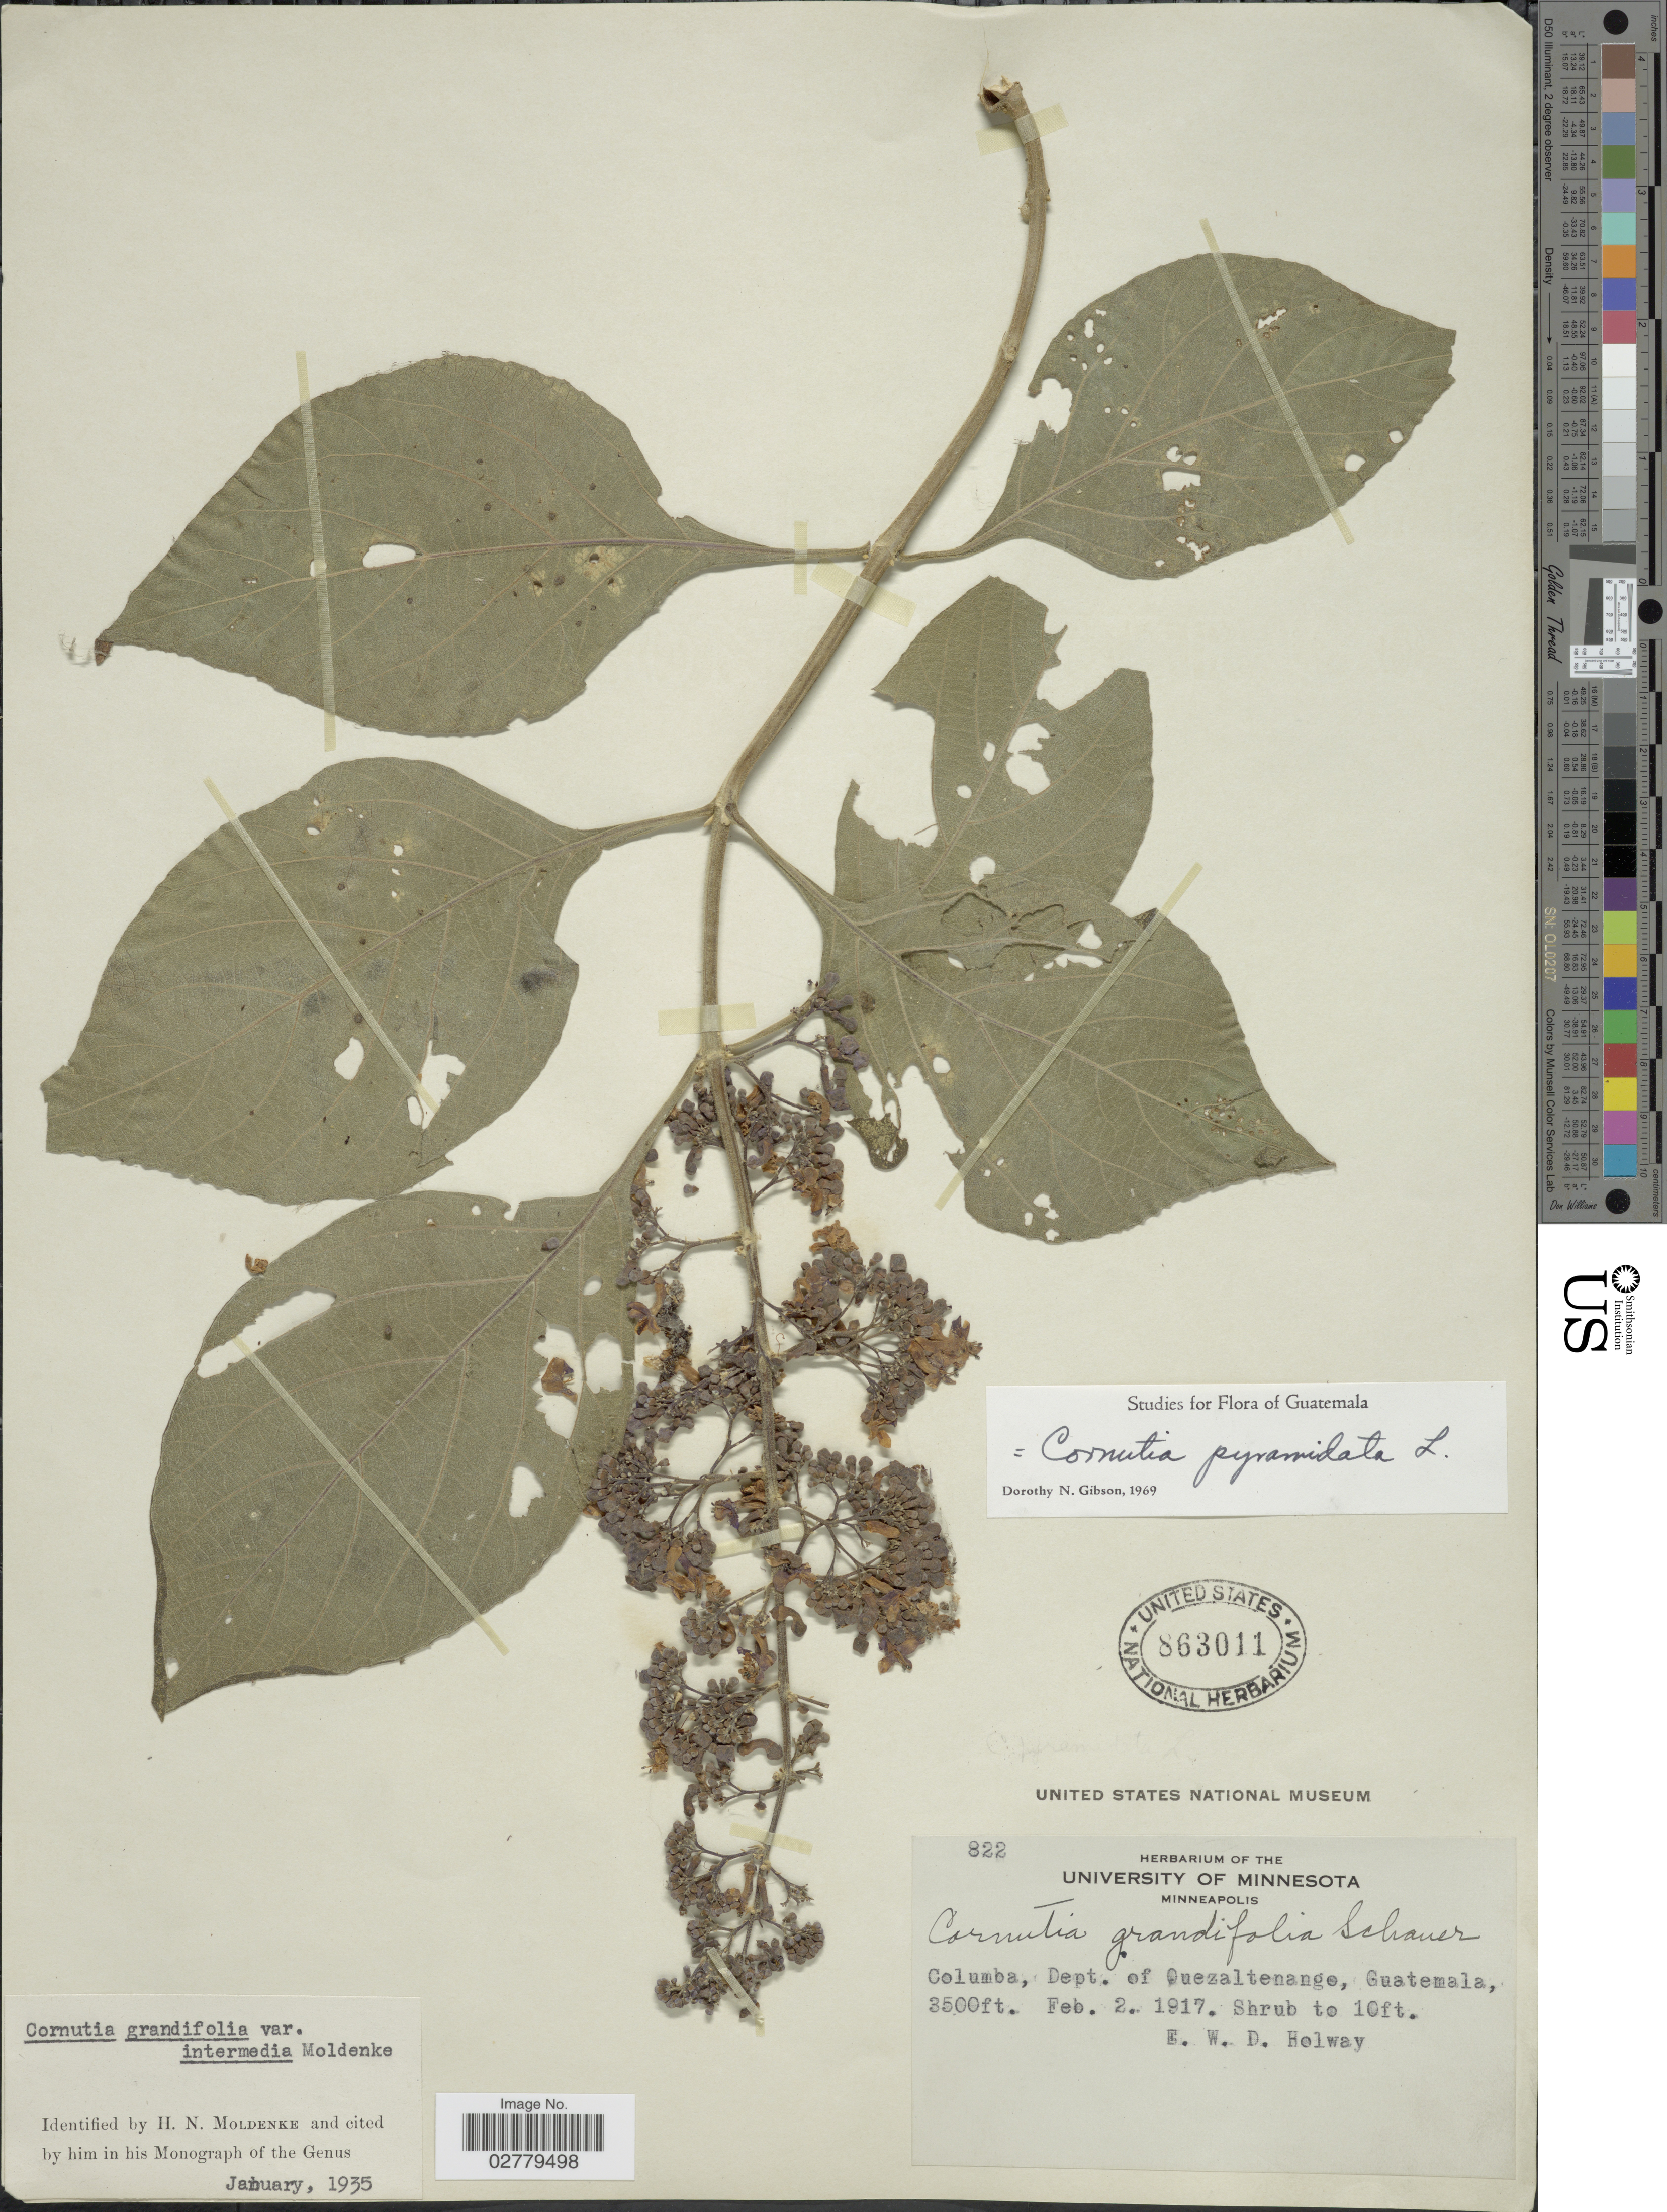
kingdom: Plantae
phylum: Tracheophyta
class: Magnoliopsida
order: Lamiales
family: Lamiaceae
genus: Cornutia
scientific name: Cornutia grandifolia var. intermedia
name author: Moldenke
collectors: E. W. D. Holway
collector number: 822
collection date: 1917-02-02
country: Guatemala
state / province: Quetzaltenango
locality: Columba, Dept. of Quezaltenango.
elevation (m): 1067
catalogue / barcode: US 863011